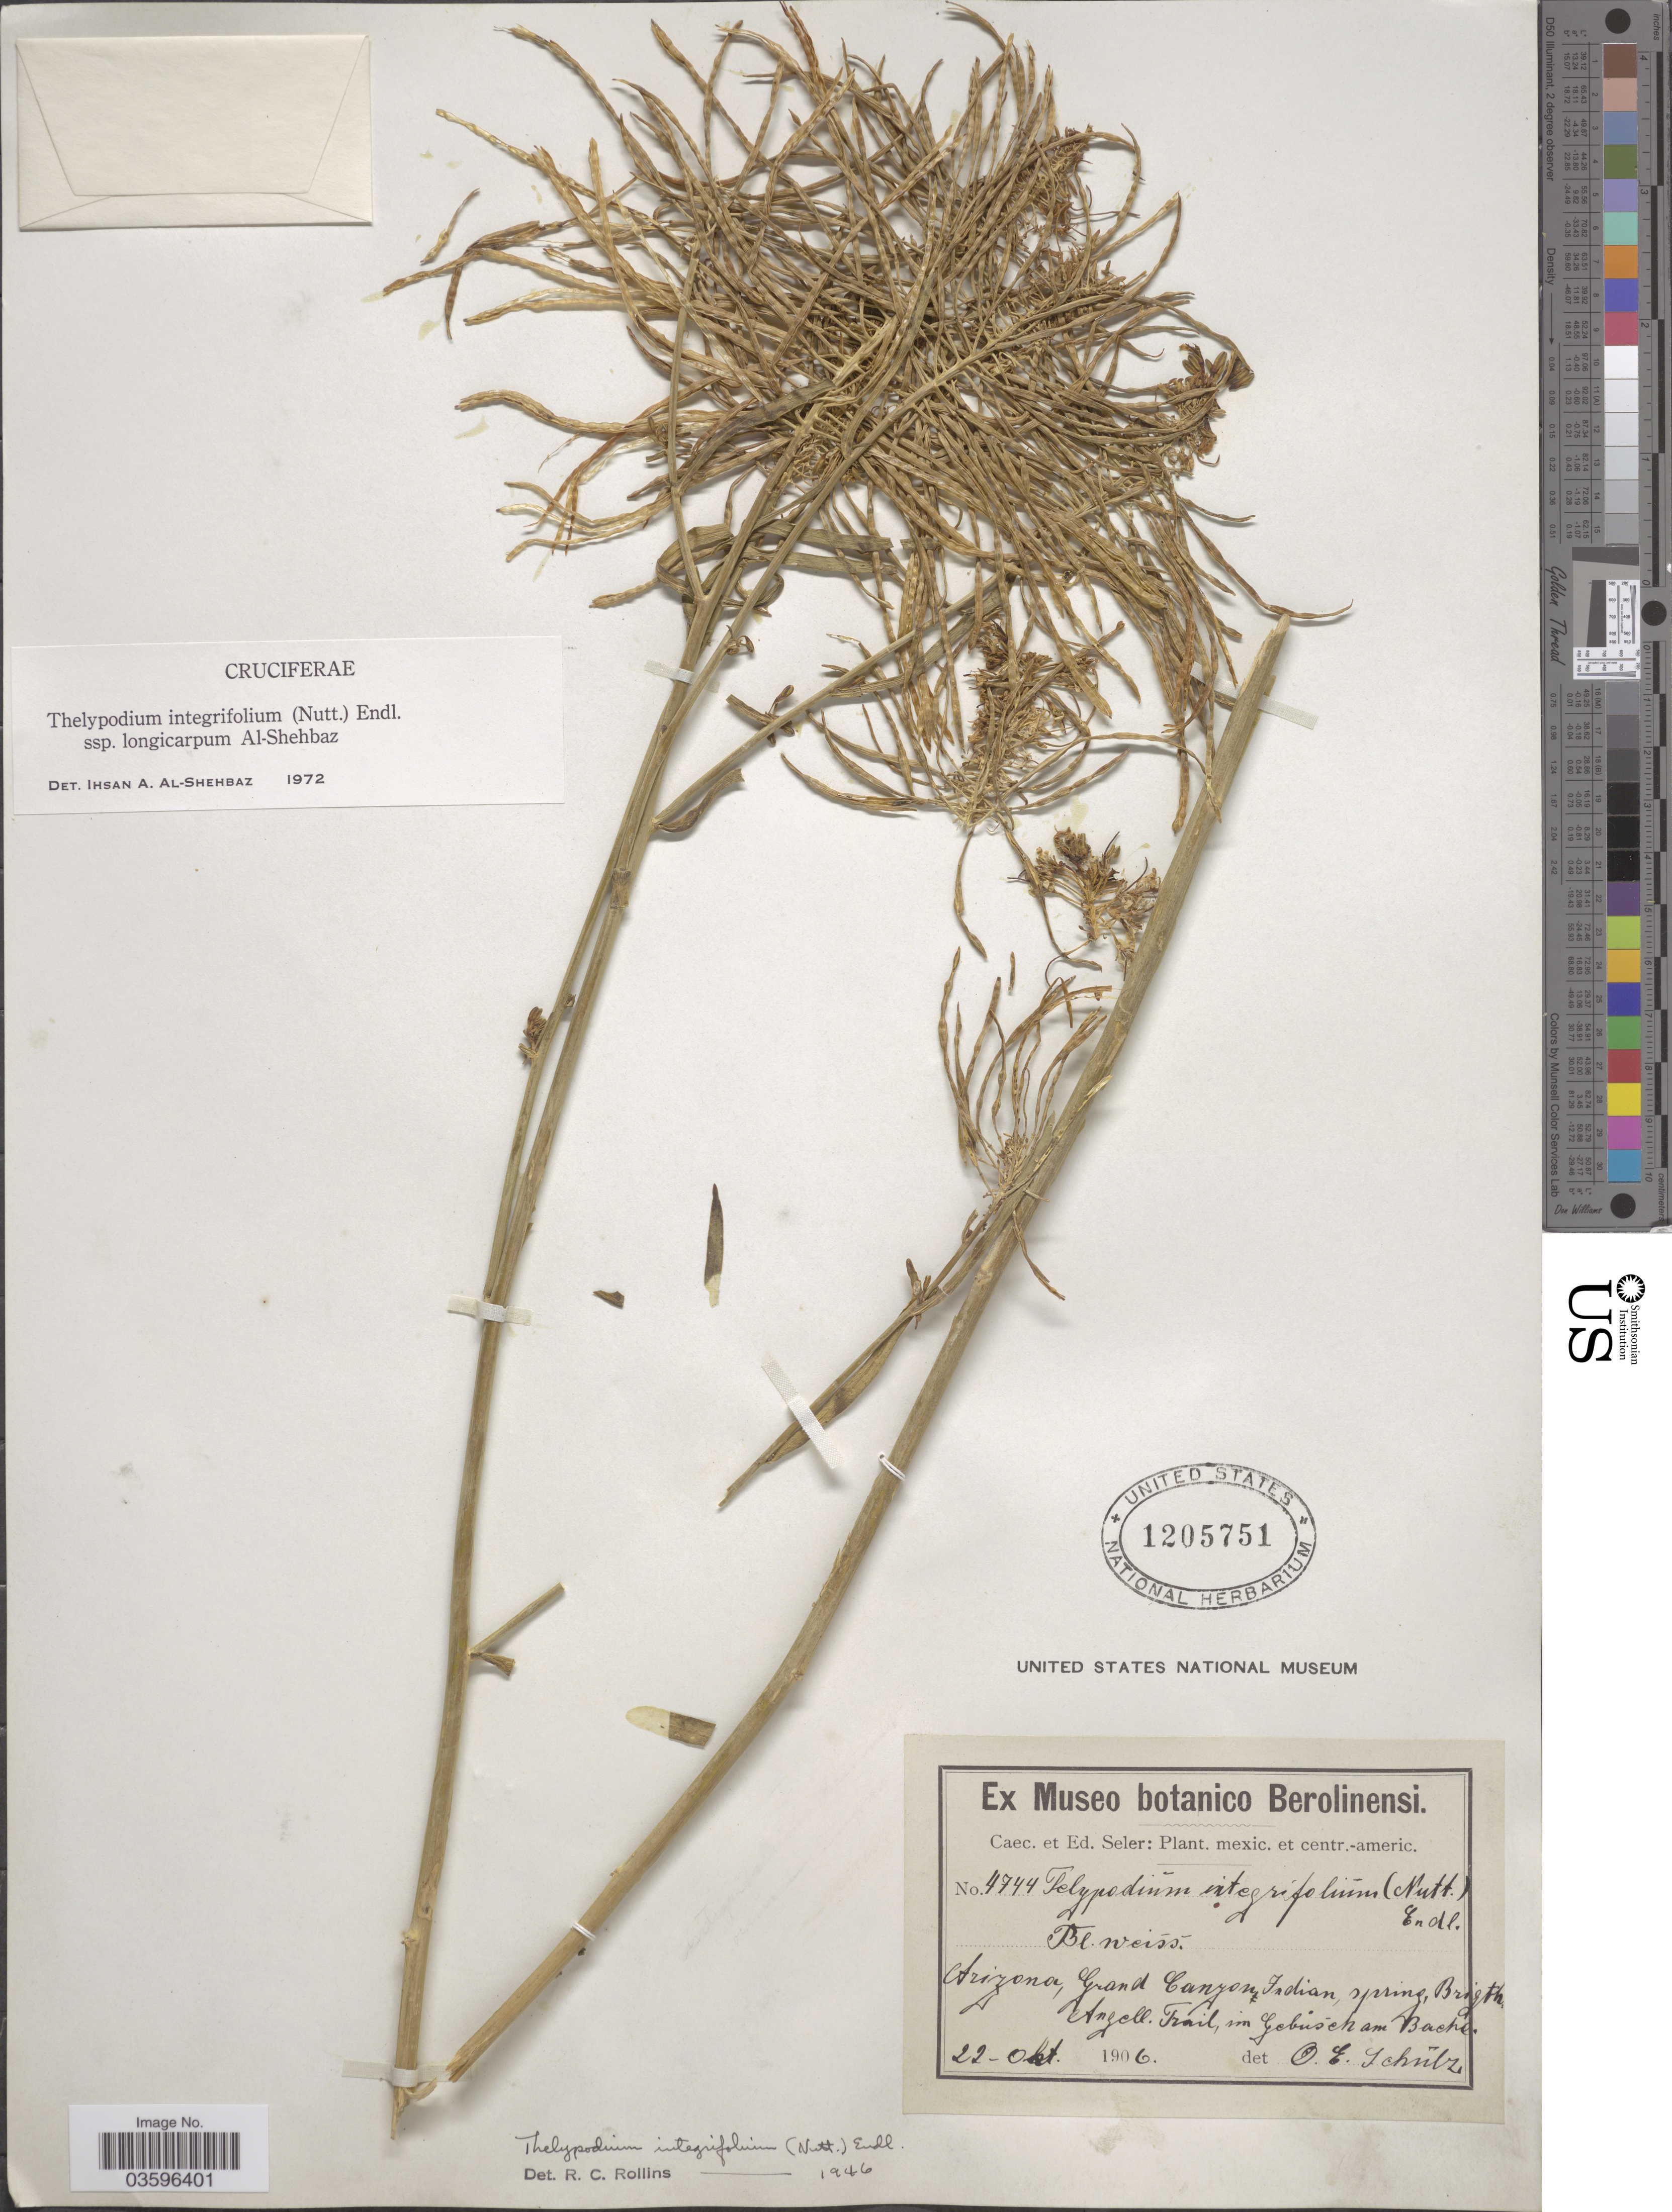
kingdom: Plantae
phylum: Tracheophyta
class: Magnoliopsida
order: Brassicales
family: Brassicaceae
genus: Thelypodium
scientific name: Thelypodium integrifolium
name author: (Nutt.) Endl.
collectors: ex Caec. et Ed Seler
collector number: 4744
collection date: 1906-10-22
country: United States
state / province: Arizona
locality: Grand Canyon, Indian spring, Bright Angell. Trail, im Gebusch am Bache.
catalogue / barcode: US 1205751